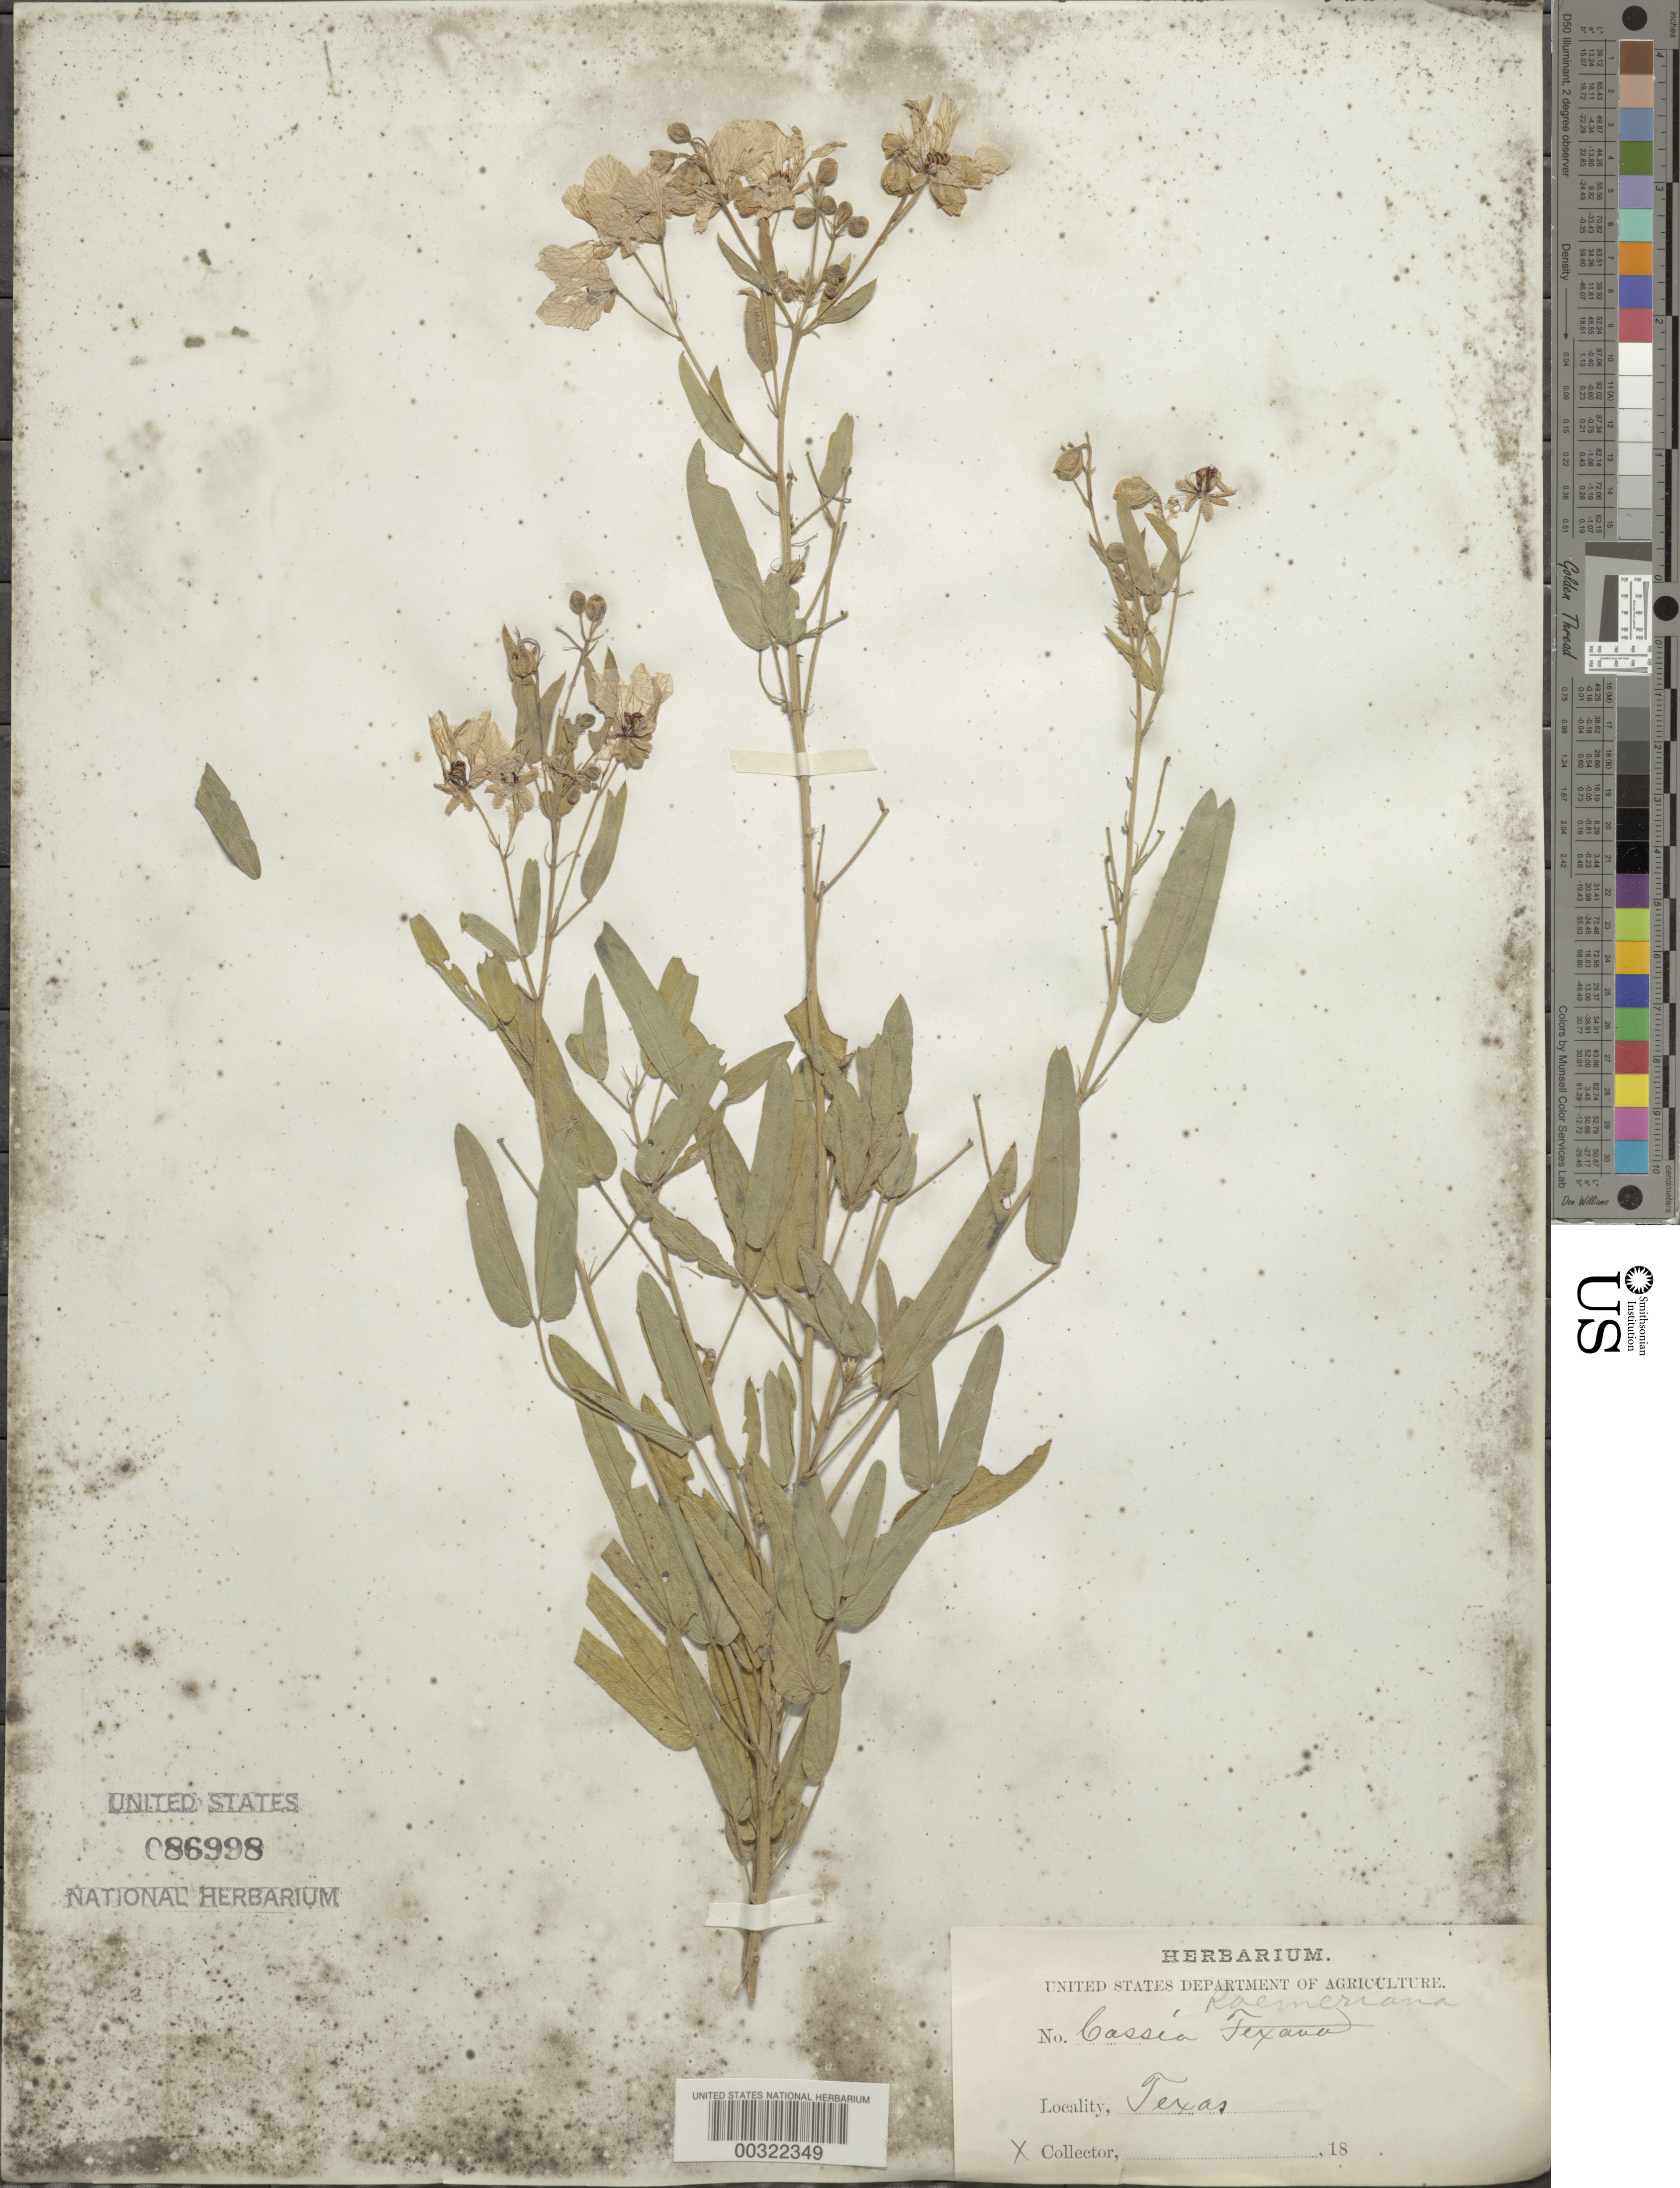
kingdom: Plantae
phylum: Tracheophyta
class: Magnoliopsida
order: Fabales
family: Fabaceae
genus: Senna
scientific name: Senna roemeriana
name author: (Scheele) H.S. Irwin & Barneby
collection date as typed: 18--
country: United States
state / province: Texas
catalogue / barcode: US 86998